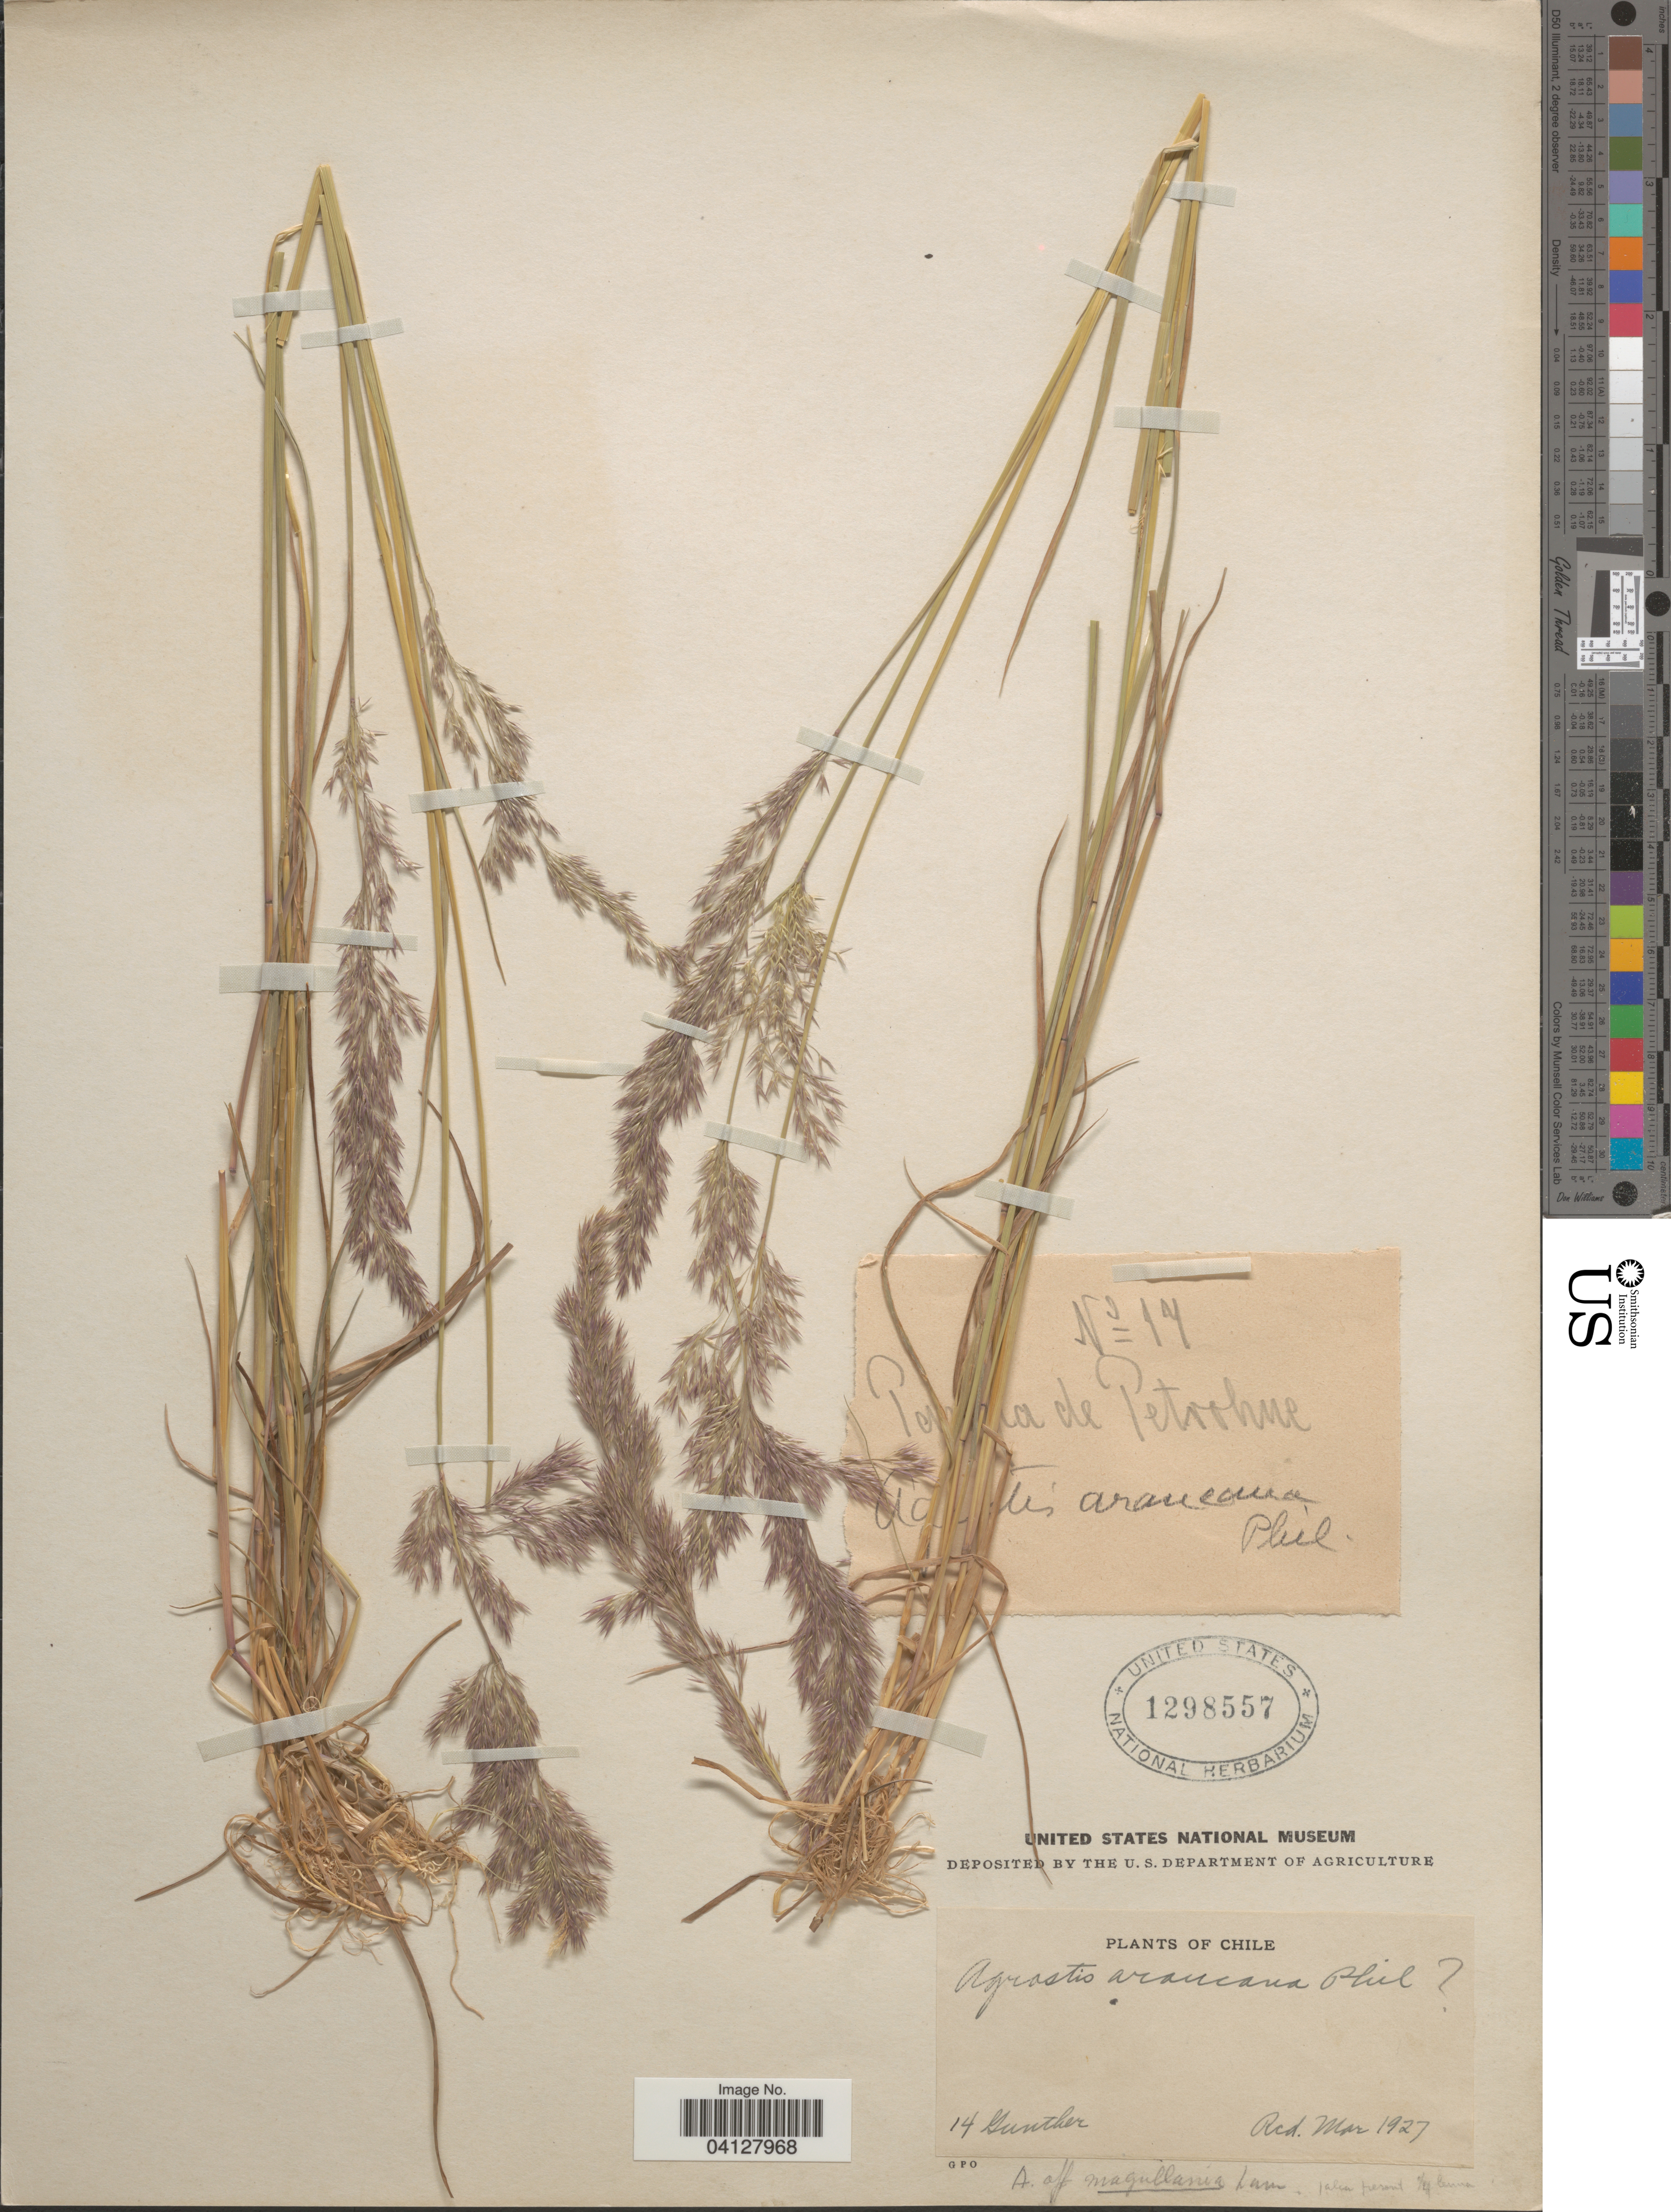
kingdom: Plantae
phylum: Tracheophyta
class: Liliopsida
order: Poales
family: Poaceae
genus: Agrostis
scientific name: Agrostis araucana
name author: Phil.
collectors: -. Gunther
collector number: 14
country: Chile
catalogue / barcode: US 1298557